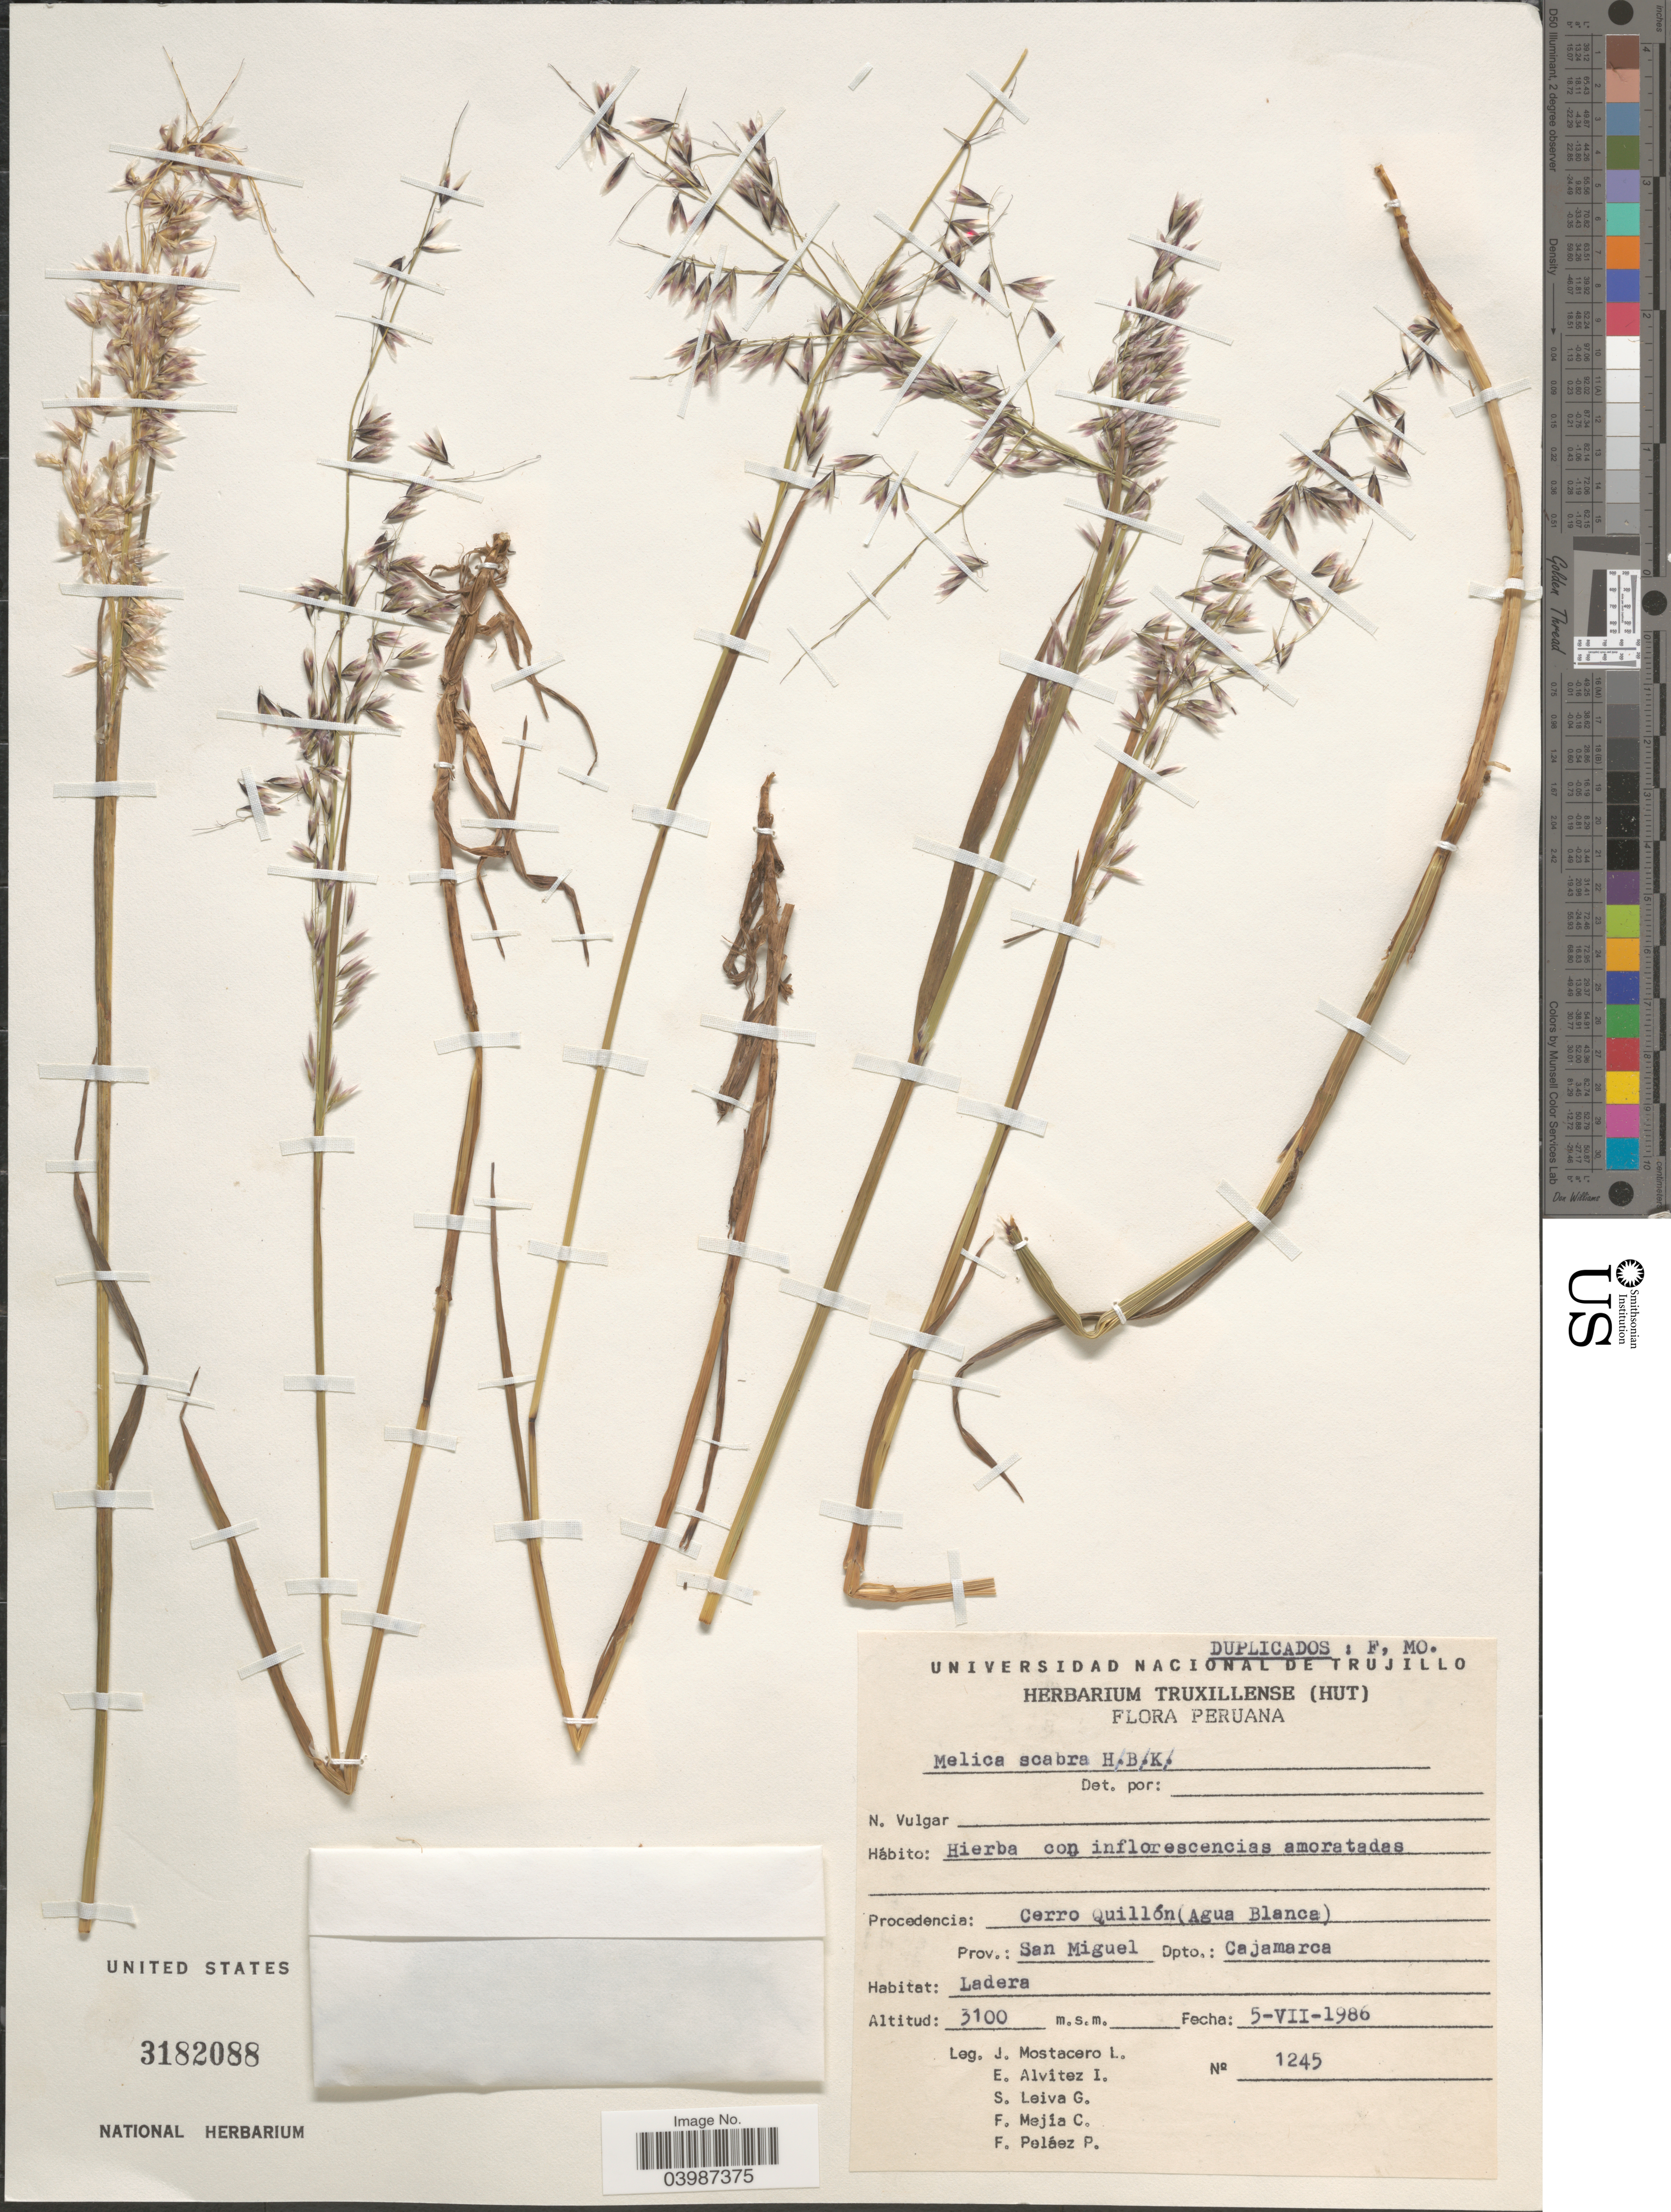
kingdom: Plantae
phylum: Tracheophyta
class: Liliopsida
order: Poales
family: Poaceae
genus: Melica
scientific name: Melica scabra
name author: Kunth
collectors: J. Mostacero L., E. Alvitez I., S. Leiva G., F. Mejia C. & F. Pelaez P.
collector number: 1245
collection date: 1986-07-05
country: Peru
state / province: Cajamarca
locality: Cerro Quillón (Agua Blanca). Prov.: San Miguel. Dpto.: Cajamarca.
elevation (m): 3100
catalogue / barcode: US 3182088